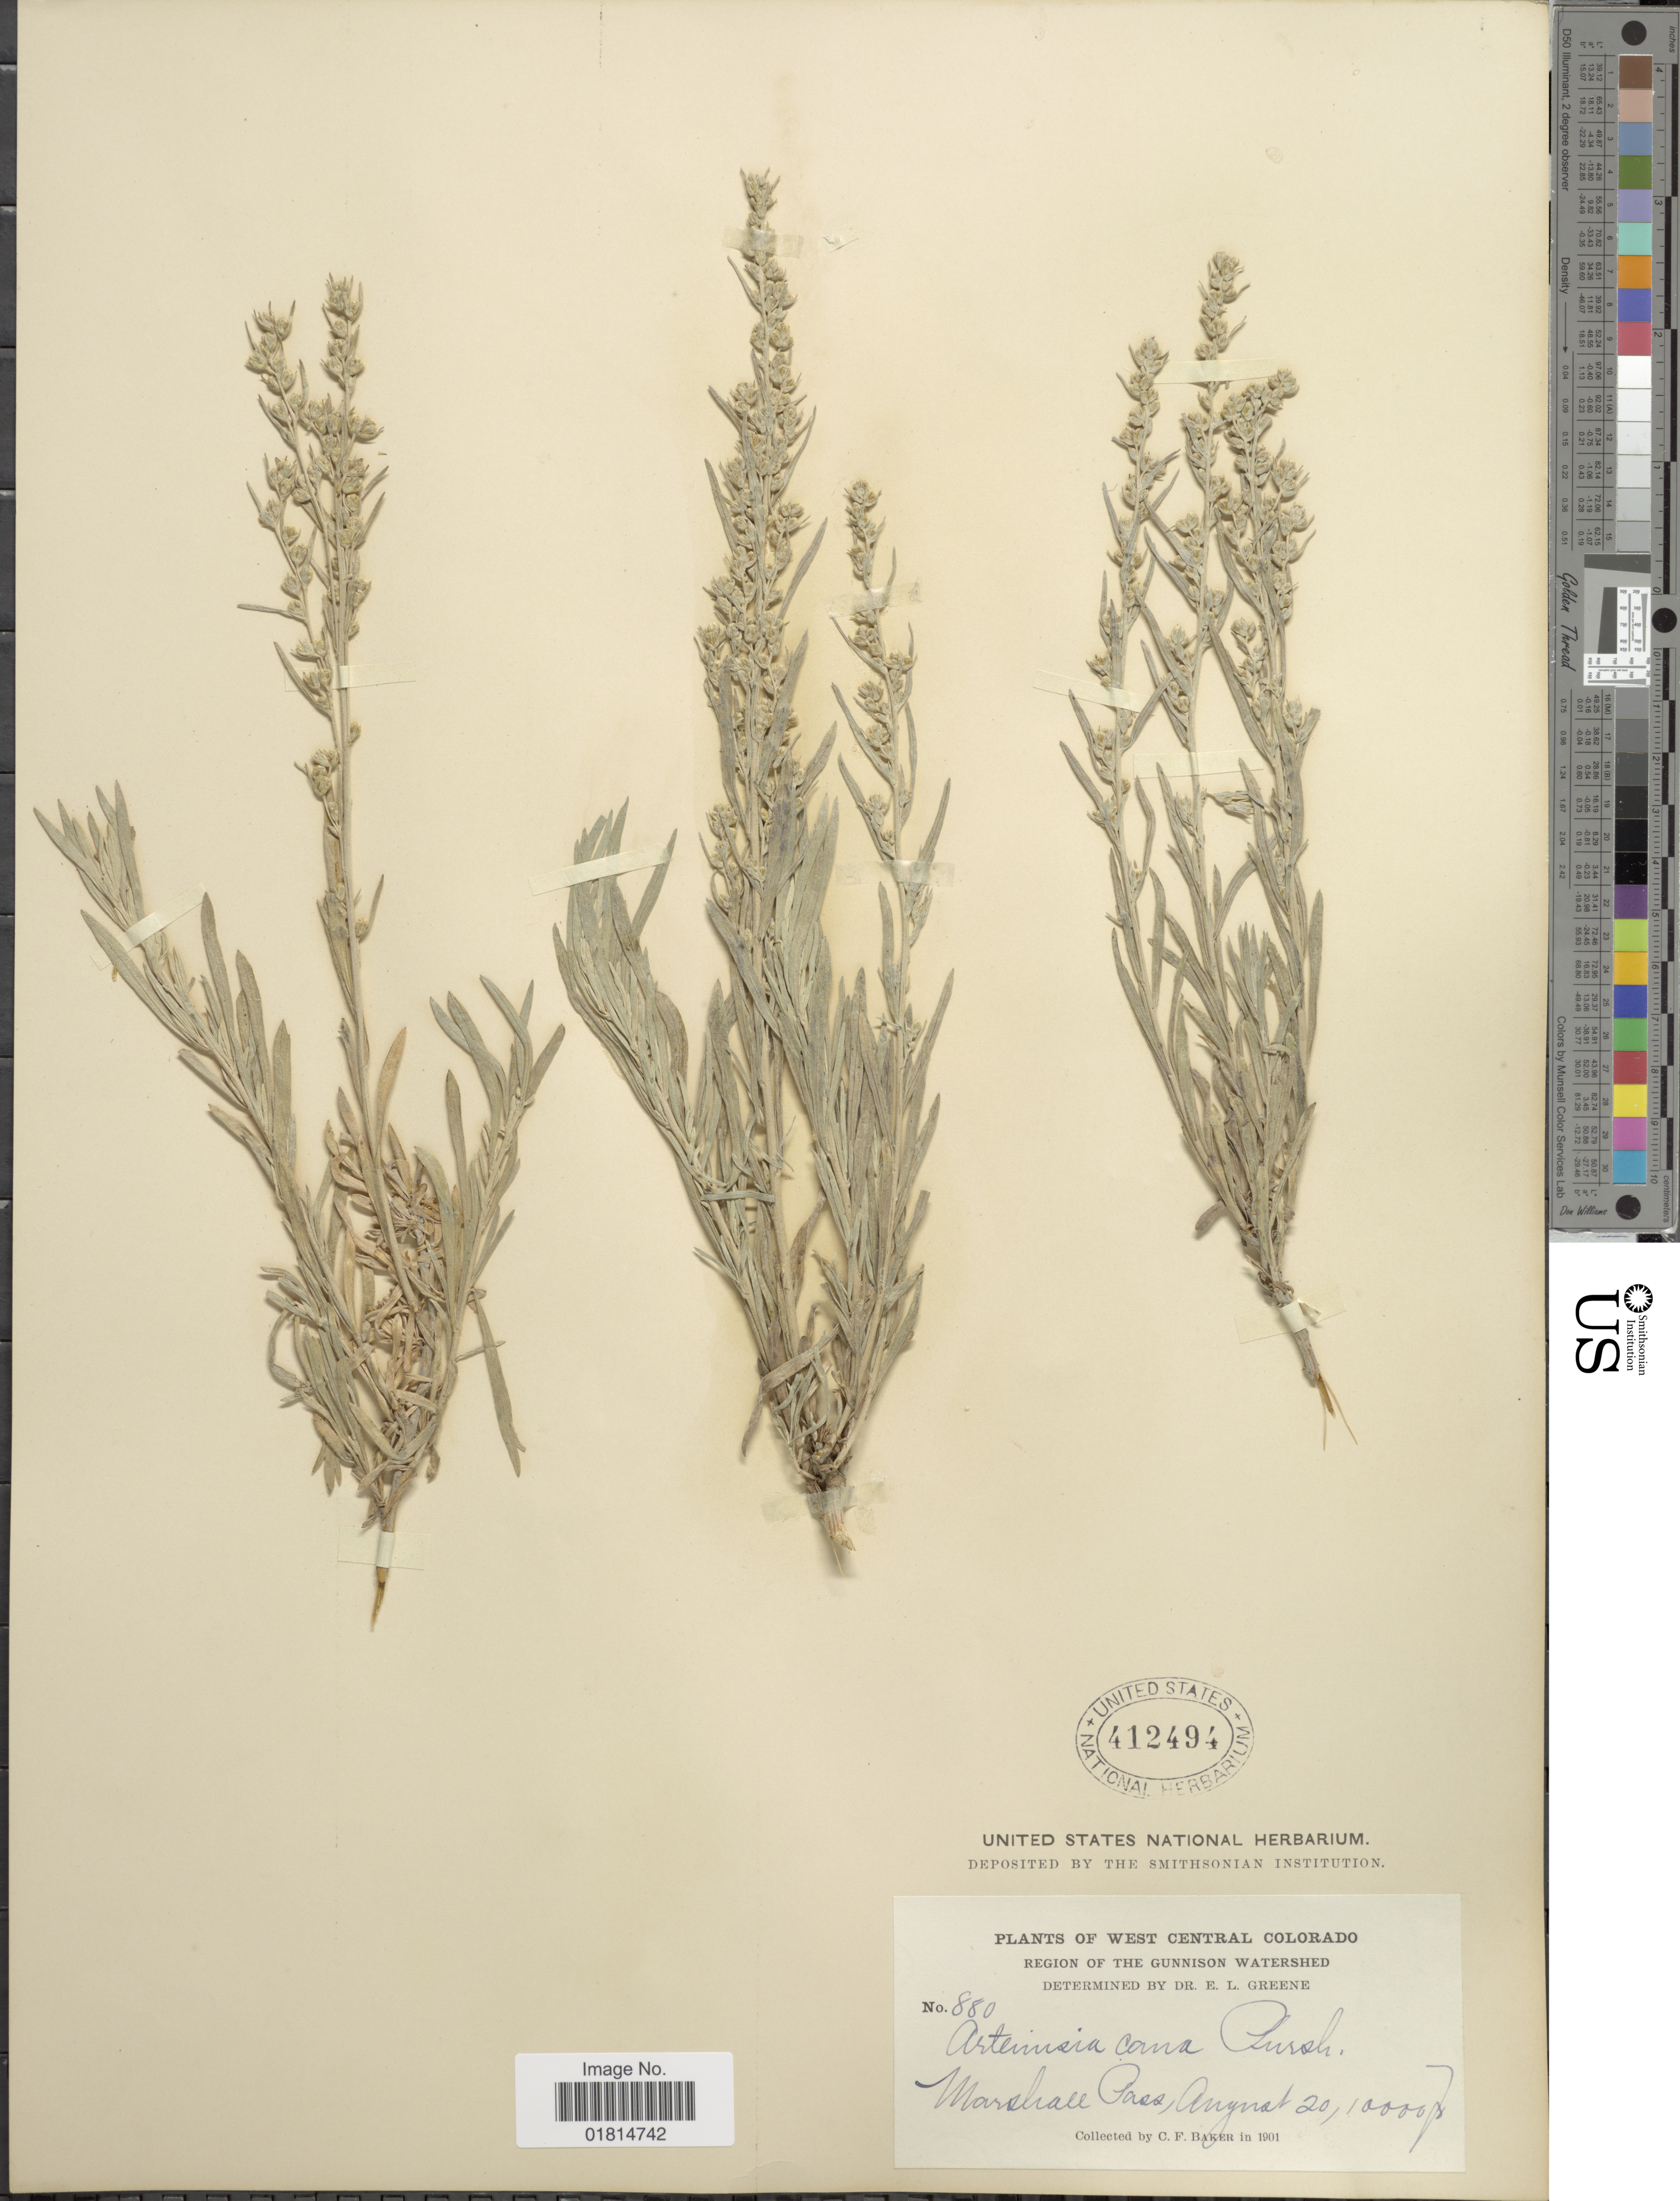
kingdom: Plantae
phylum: Tracheophyta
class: Magnoliopsida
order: Asterales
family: Asteraceae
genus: Artemisia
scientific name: Artemisia cana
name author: Pursh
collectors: C. F. Baker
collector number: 880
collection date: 1901-08-20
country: United States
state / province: Colorado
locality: West Central Colorado. Region of the Gunnison Watershed. Marshall Pass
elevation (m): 3048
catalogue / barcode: US 412494